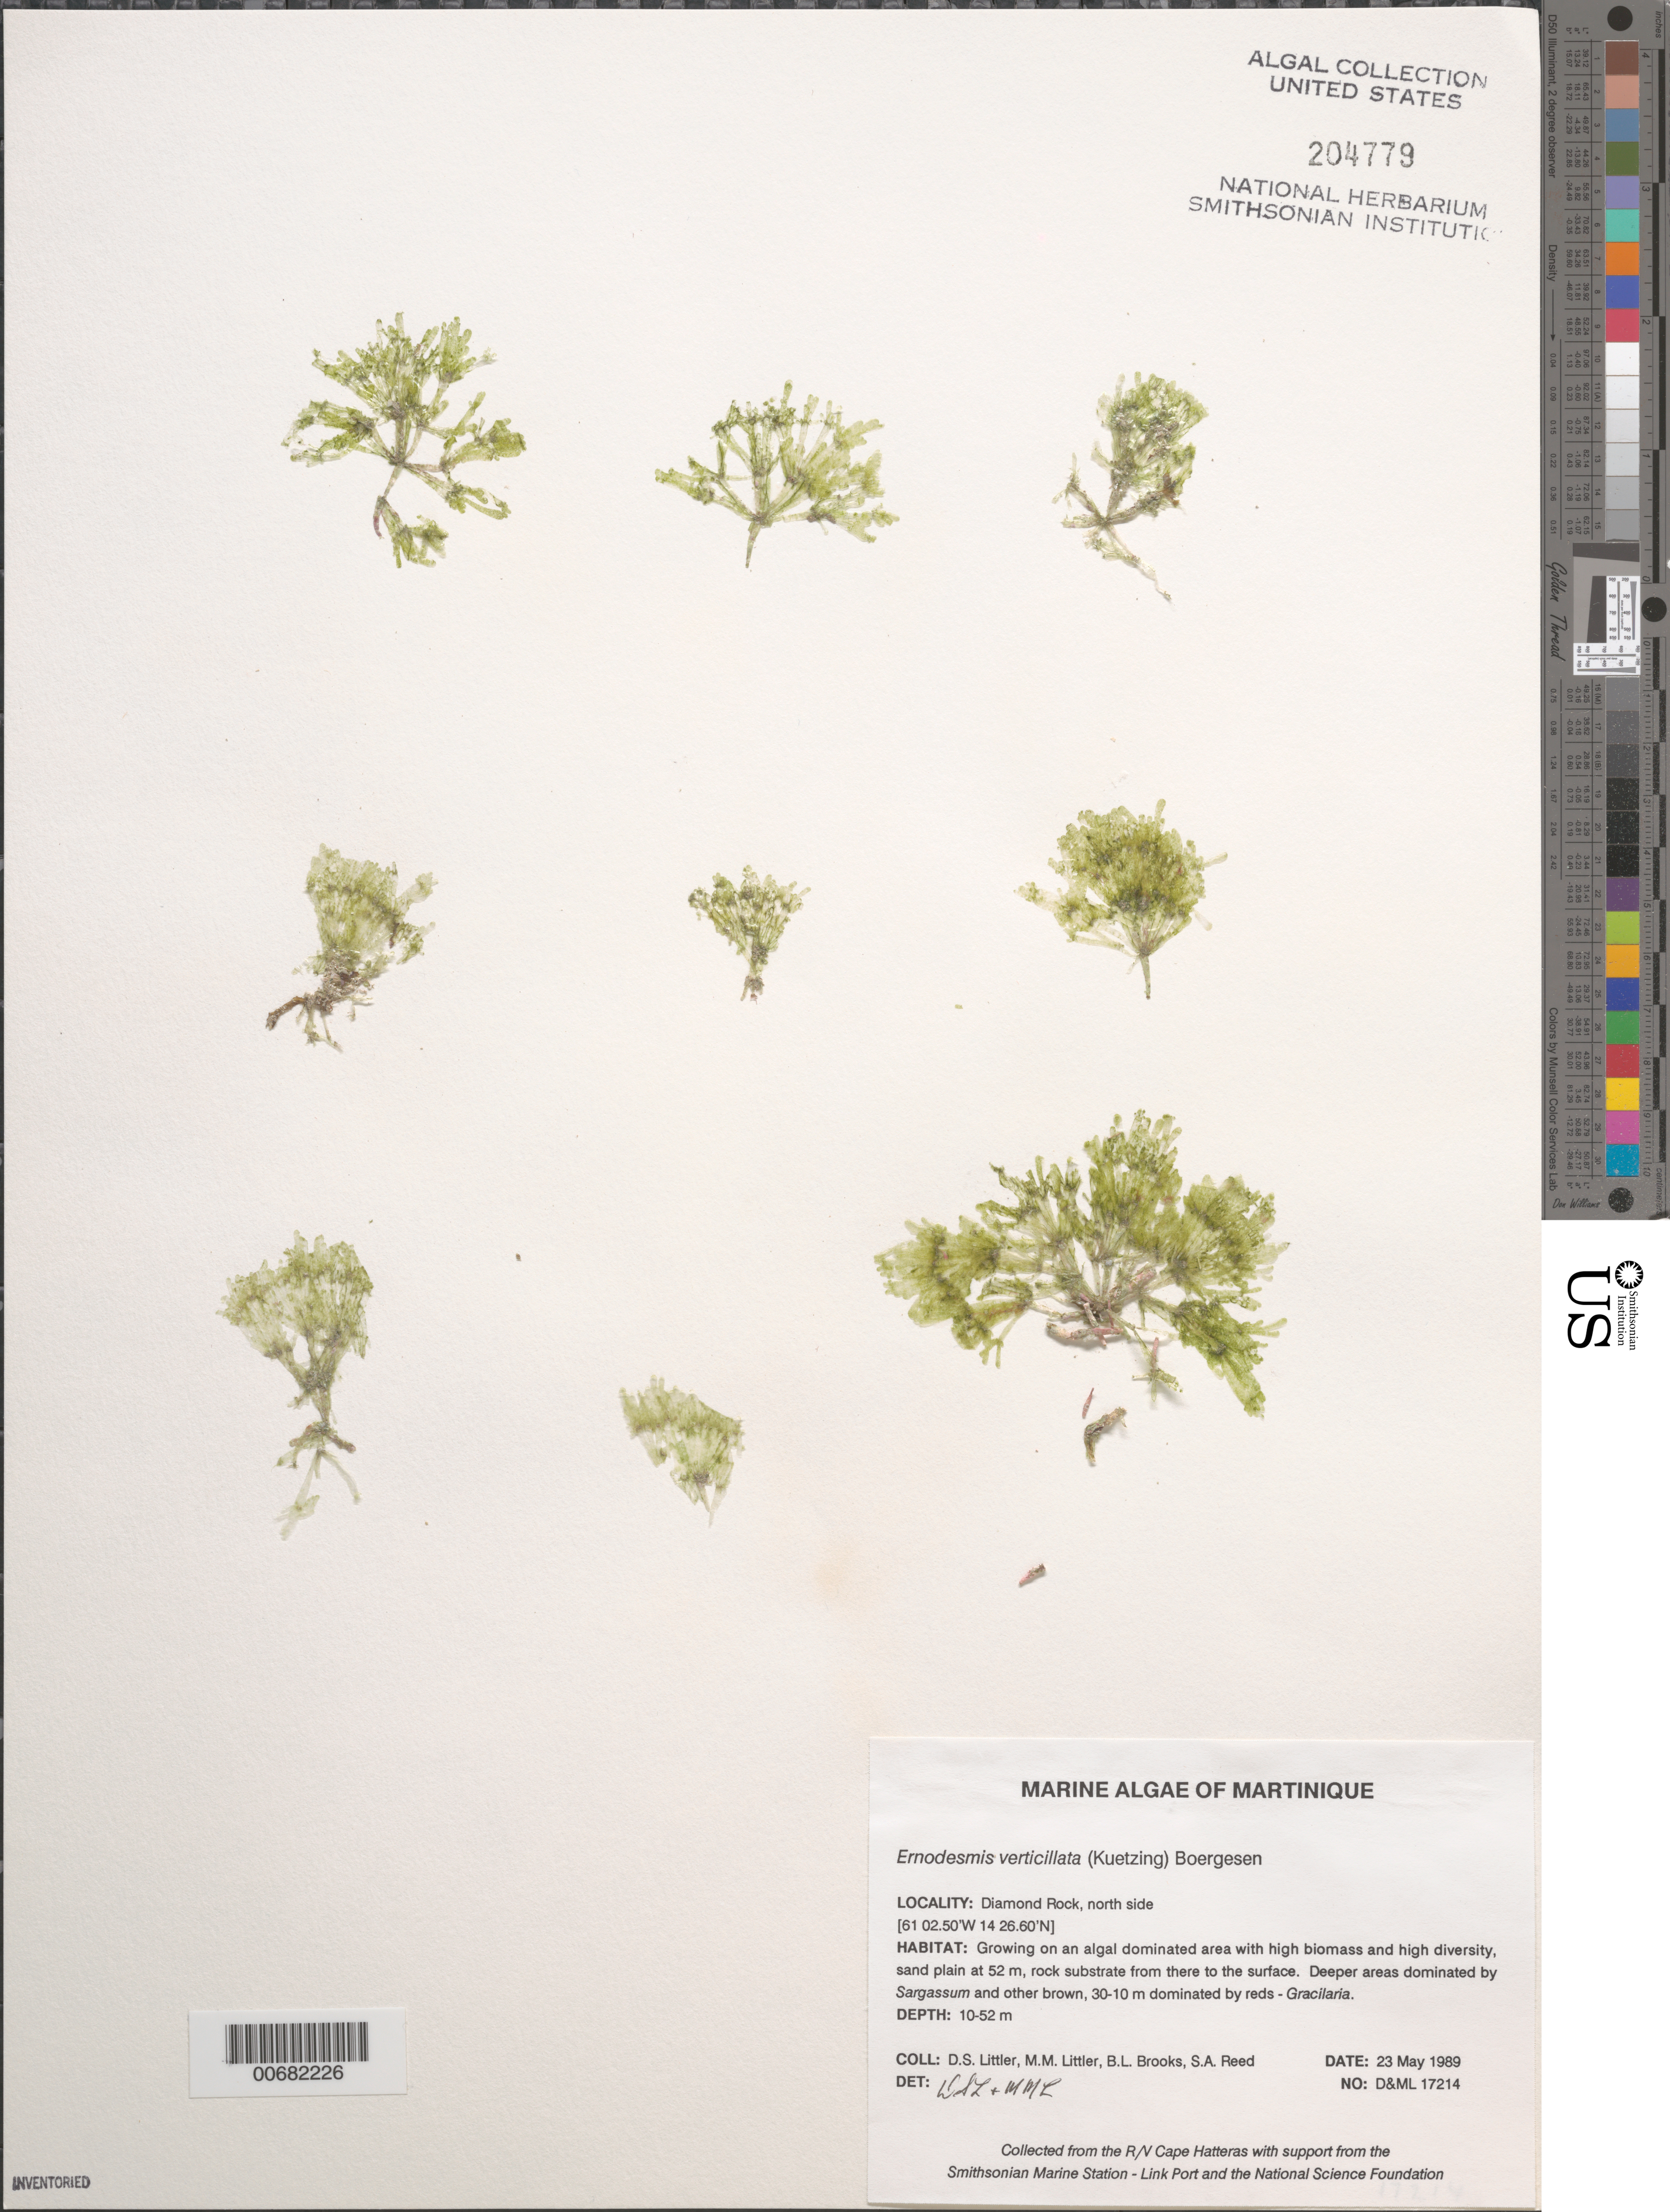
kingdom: Plantae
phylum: Chlorophyta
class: Ulvophyceae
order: Siphonocladales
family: Siphonocladaceae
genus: Ernodesmis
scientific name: Ernodesmis verticillata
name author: (Kütz.) Børgesen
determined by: Littler, D. S.; Littler, M. M.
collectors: D. S. Littler, M. M. Littler, B. Brooks & S. Reed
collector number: D&ML 17214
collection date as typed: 23 May 1989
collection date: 1989-05-23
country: Martinique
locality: Diamond Rock, north side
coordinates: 14 26.60' N, 61 02.50' W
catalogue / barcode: US 204779